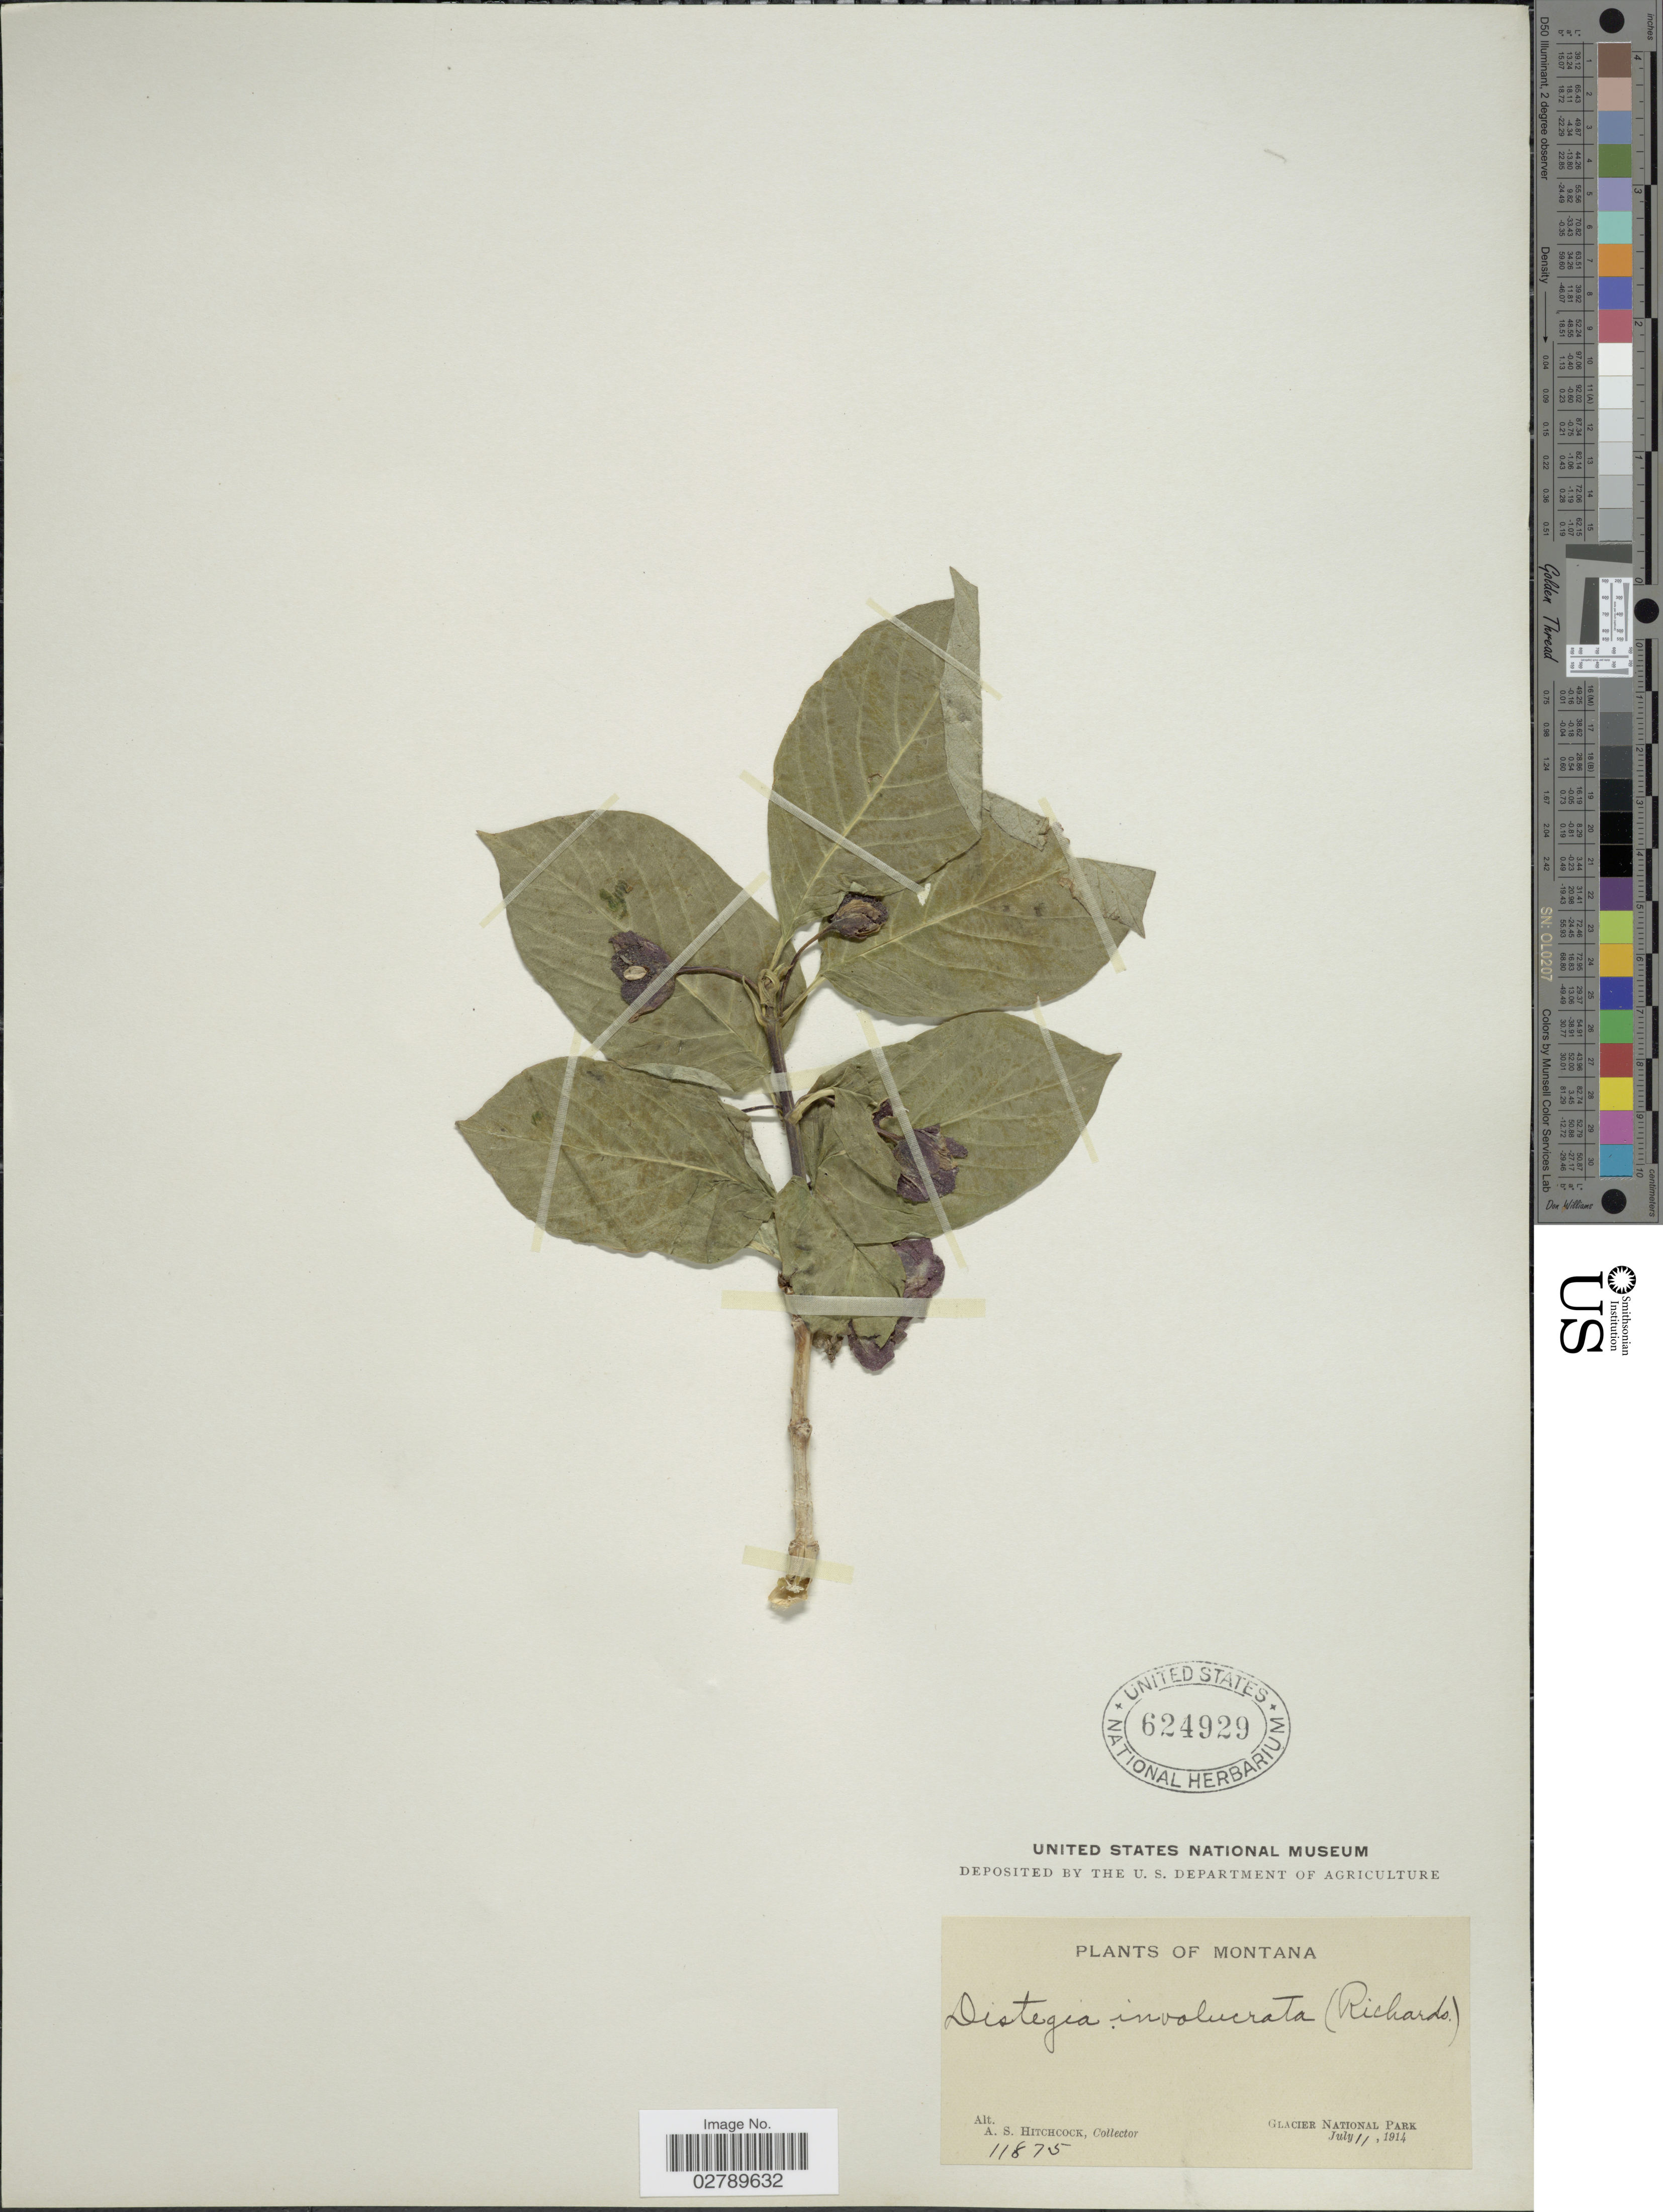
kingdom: Plantae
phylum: Tracheophyta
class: Magnoliopsida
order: Dipsacales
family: Caprifoliaceae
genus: Lonicera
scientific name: Lonicera involucrata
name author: (Richardson) Banks ex Spreng.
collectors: A. S. Hitchcock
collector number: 11875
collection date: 1914-07-11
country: United States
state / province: Montana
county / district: Flathead / Glacier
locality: Glacier National Park.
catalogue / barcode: US 624929